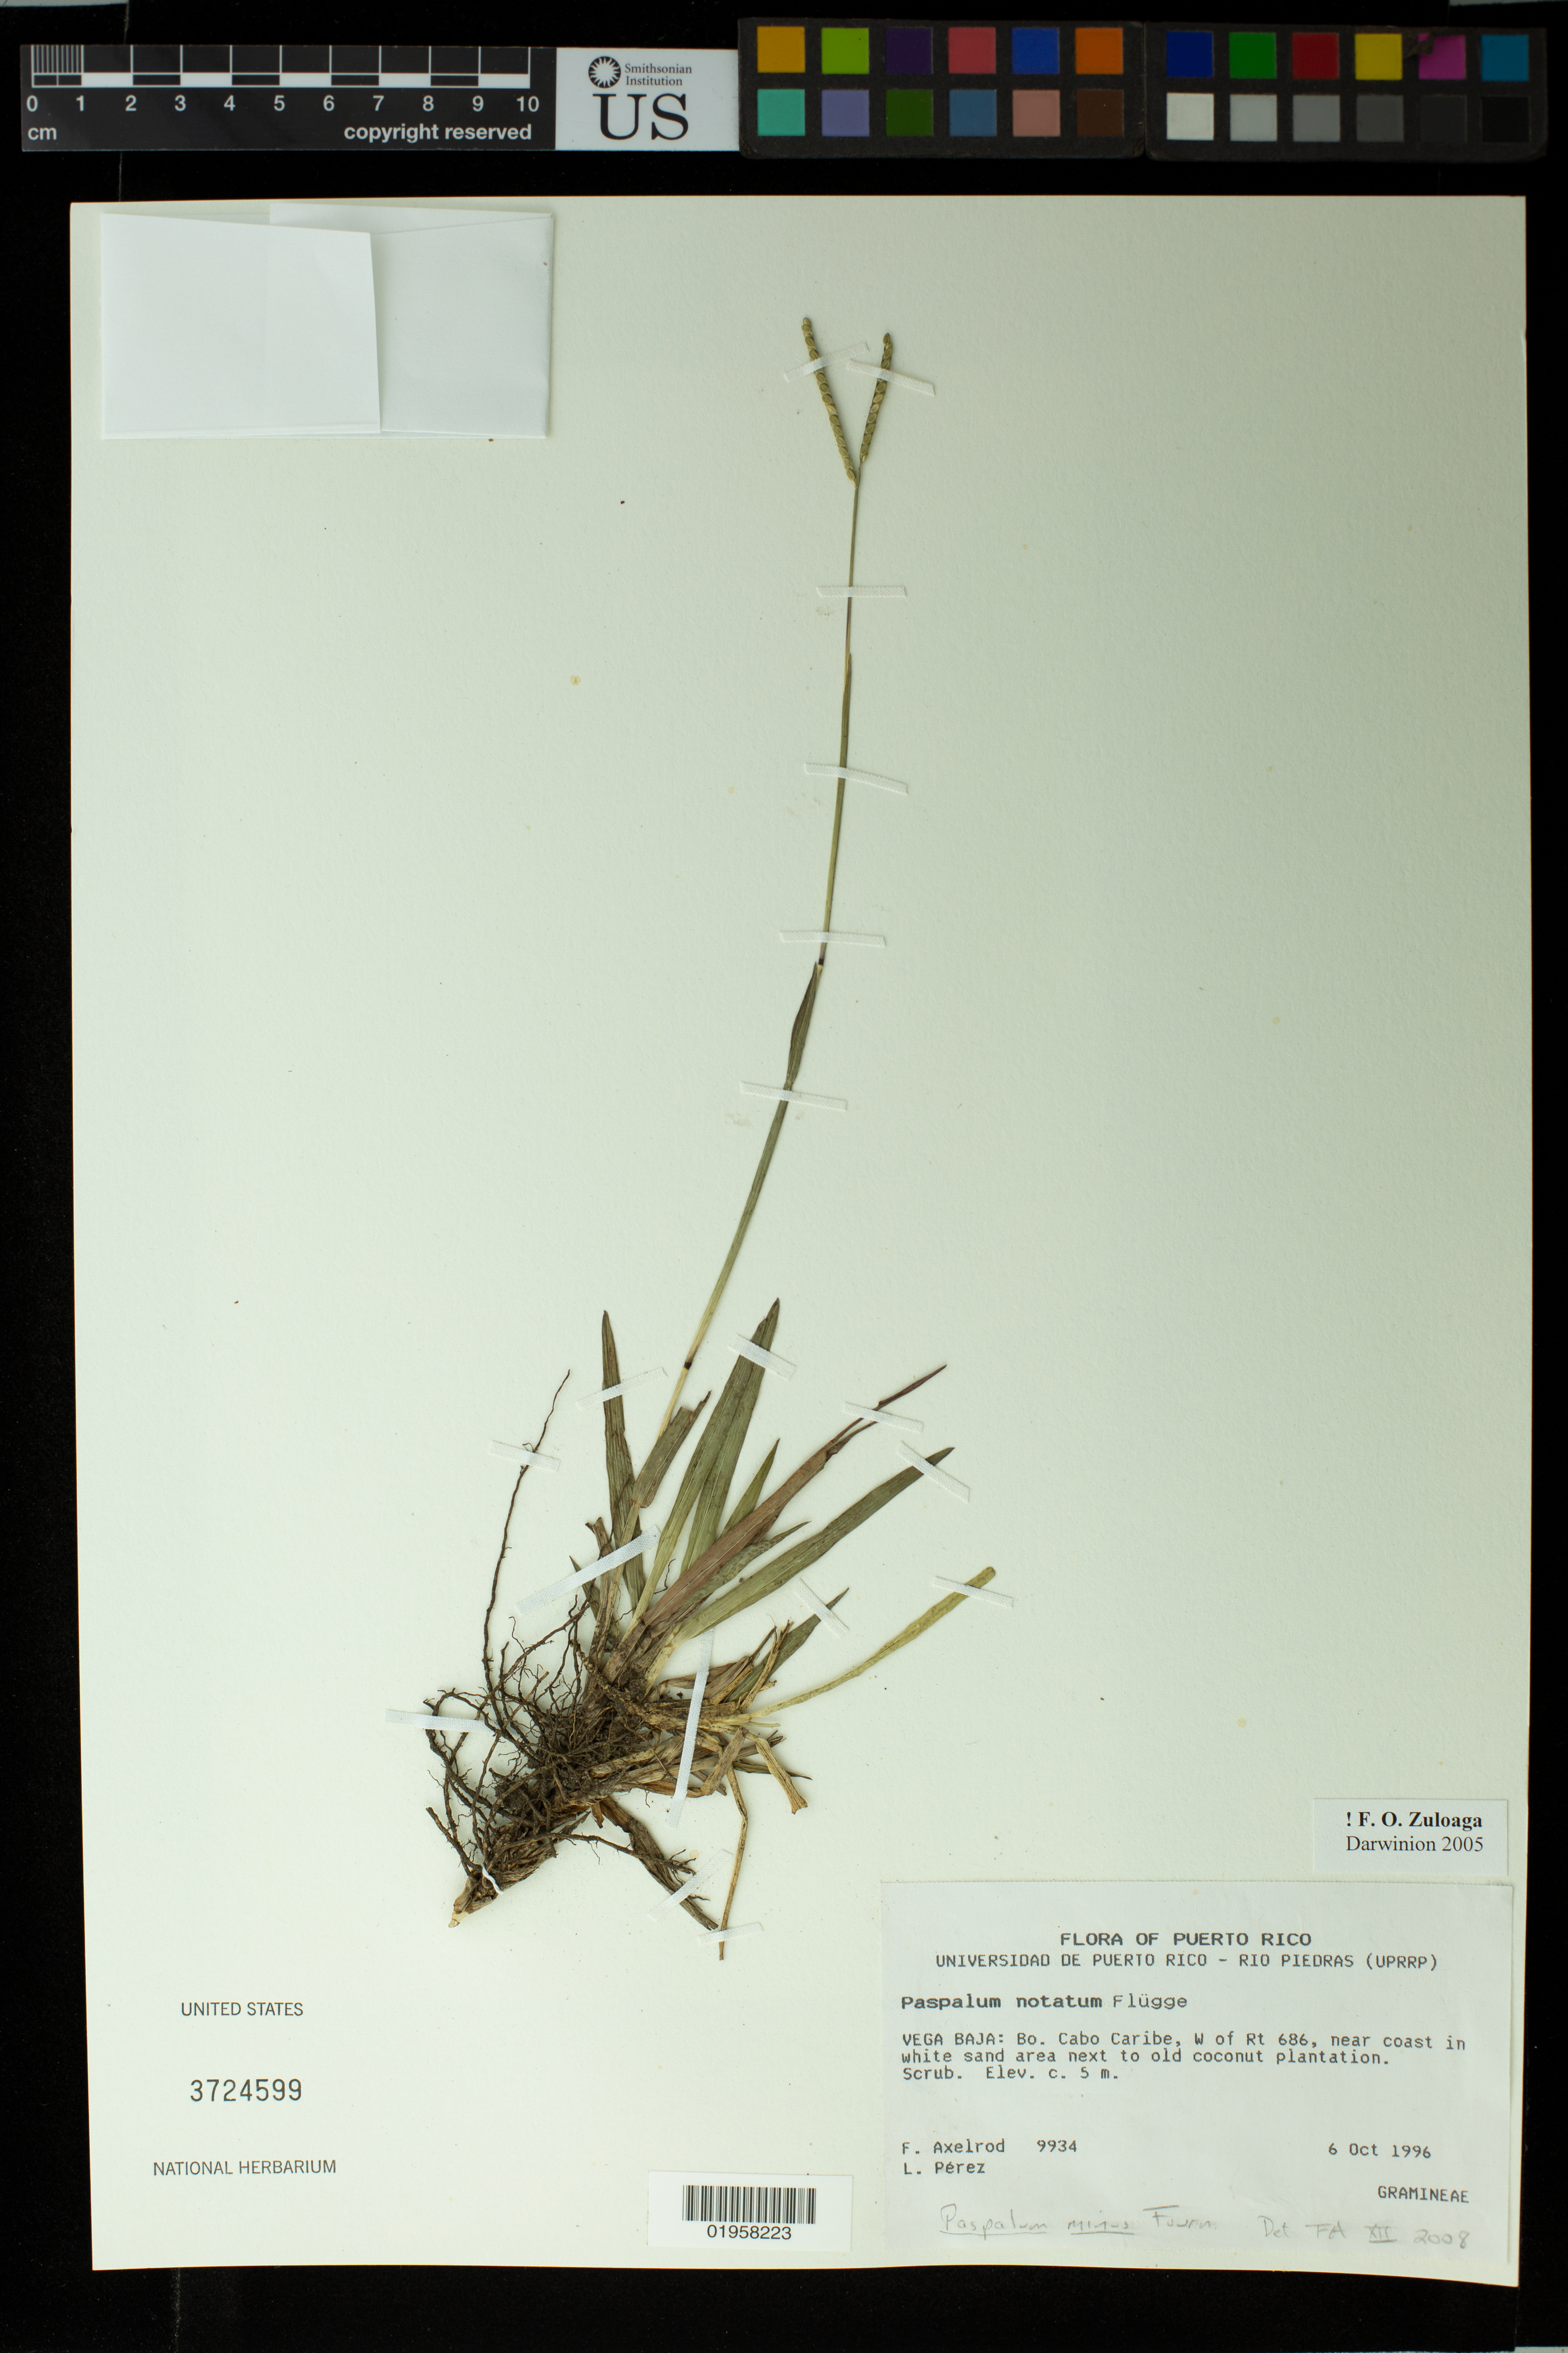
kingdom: Plantae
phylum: Tracheophyta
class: Liliopsida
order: Poales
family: Poaceae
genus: Paspalum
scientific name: Paspalum minus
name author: E. Fourn.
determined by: Axelrod, F. S.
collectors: F. S. Axelrod & L. Perez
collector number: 9934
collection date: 1996-10-06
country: Puerto Rico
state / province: Vega Baja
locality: Bo. Cabo Caribe, W of Rt 686, near coast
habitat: Near coast in white sand area next to old coconut plantation. Scrub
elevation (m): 5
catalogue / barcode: US 3724599